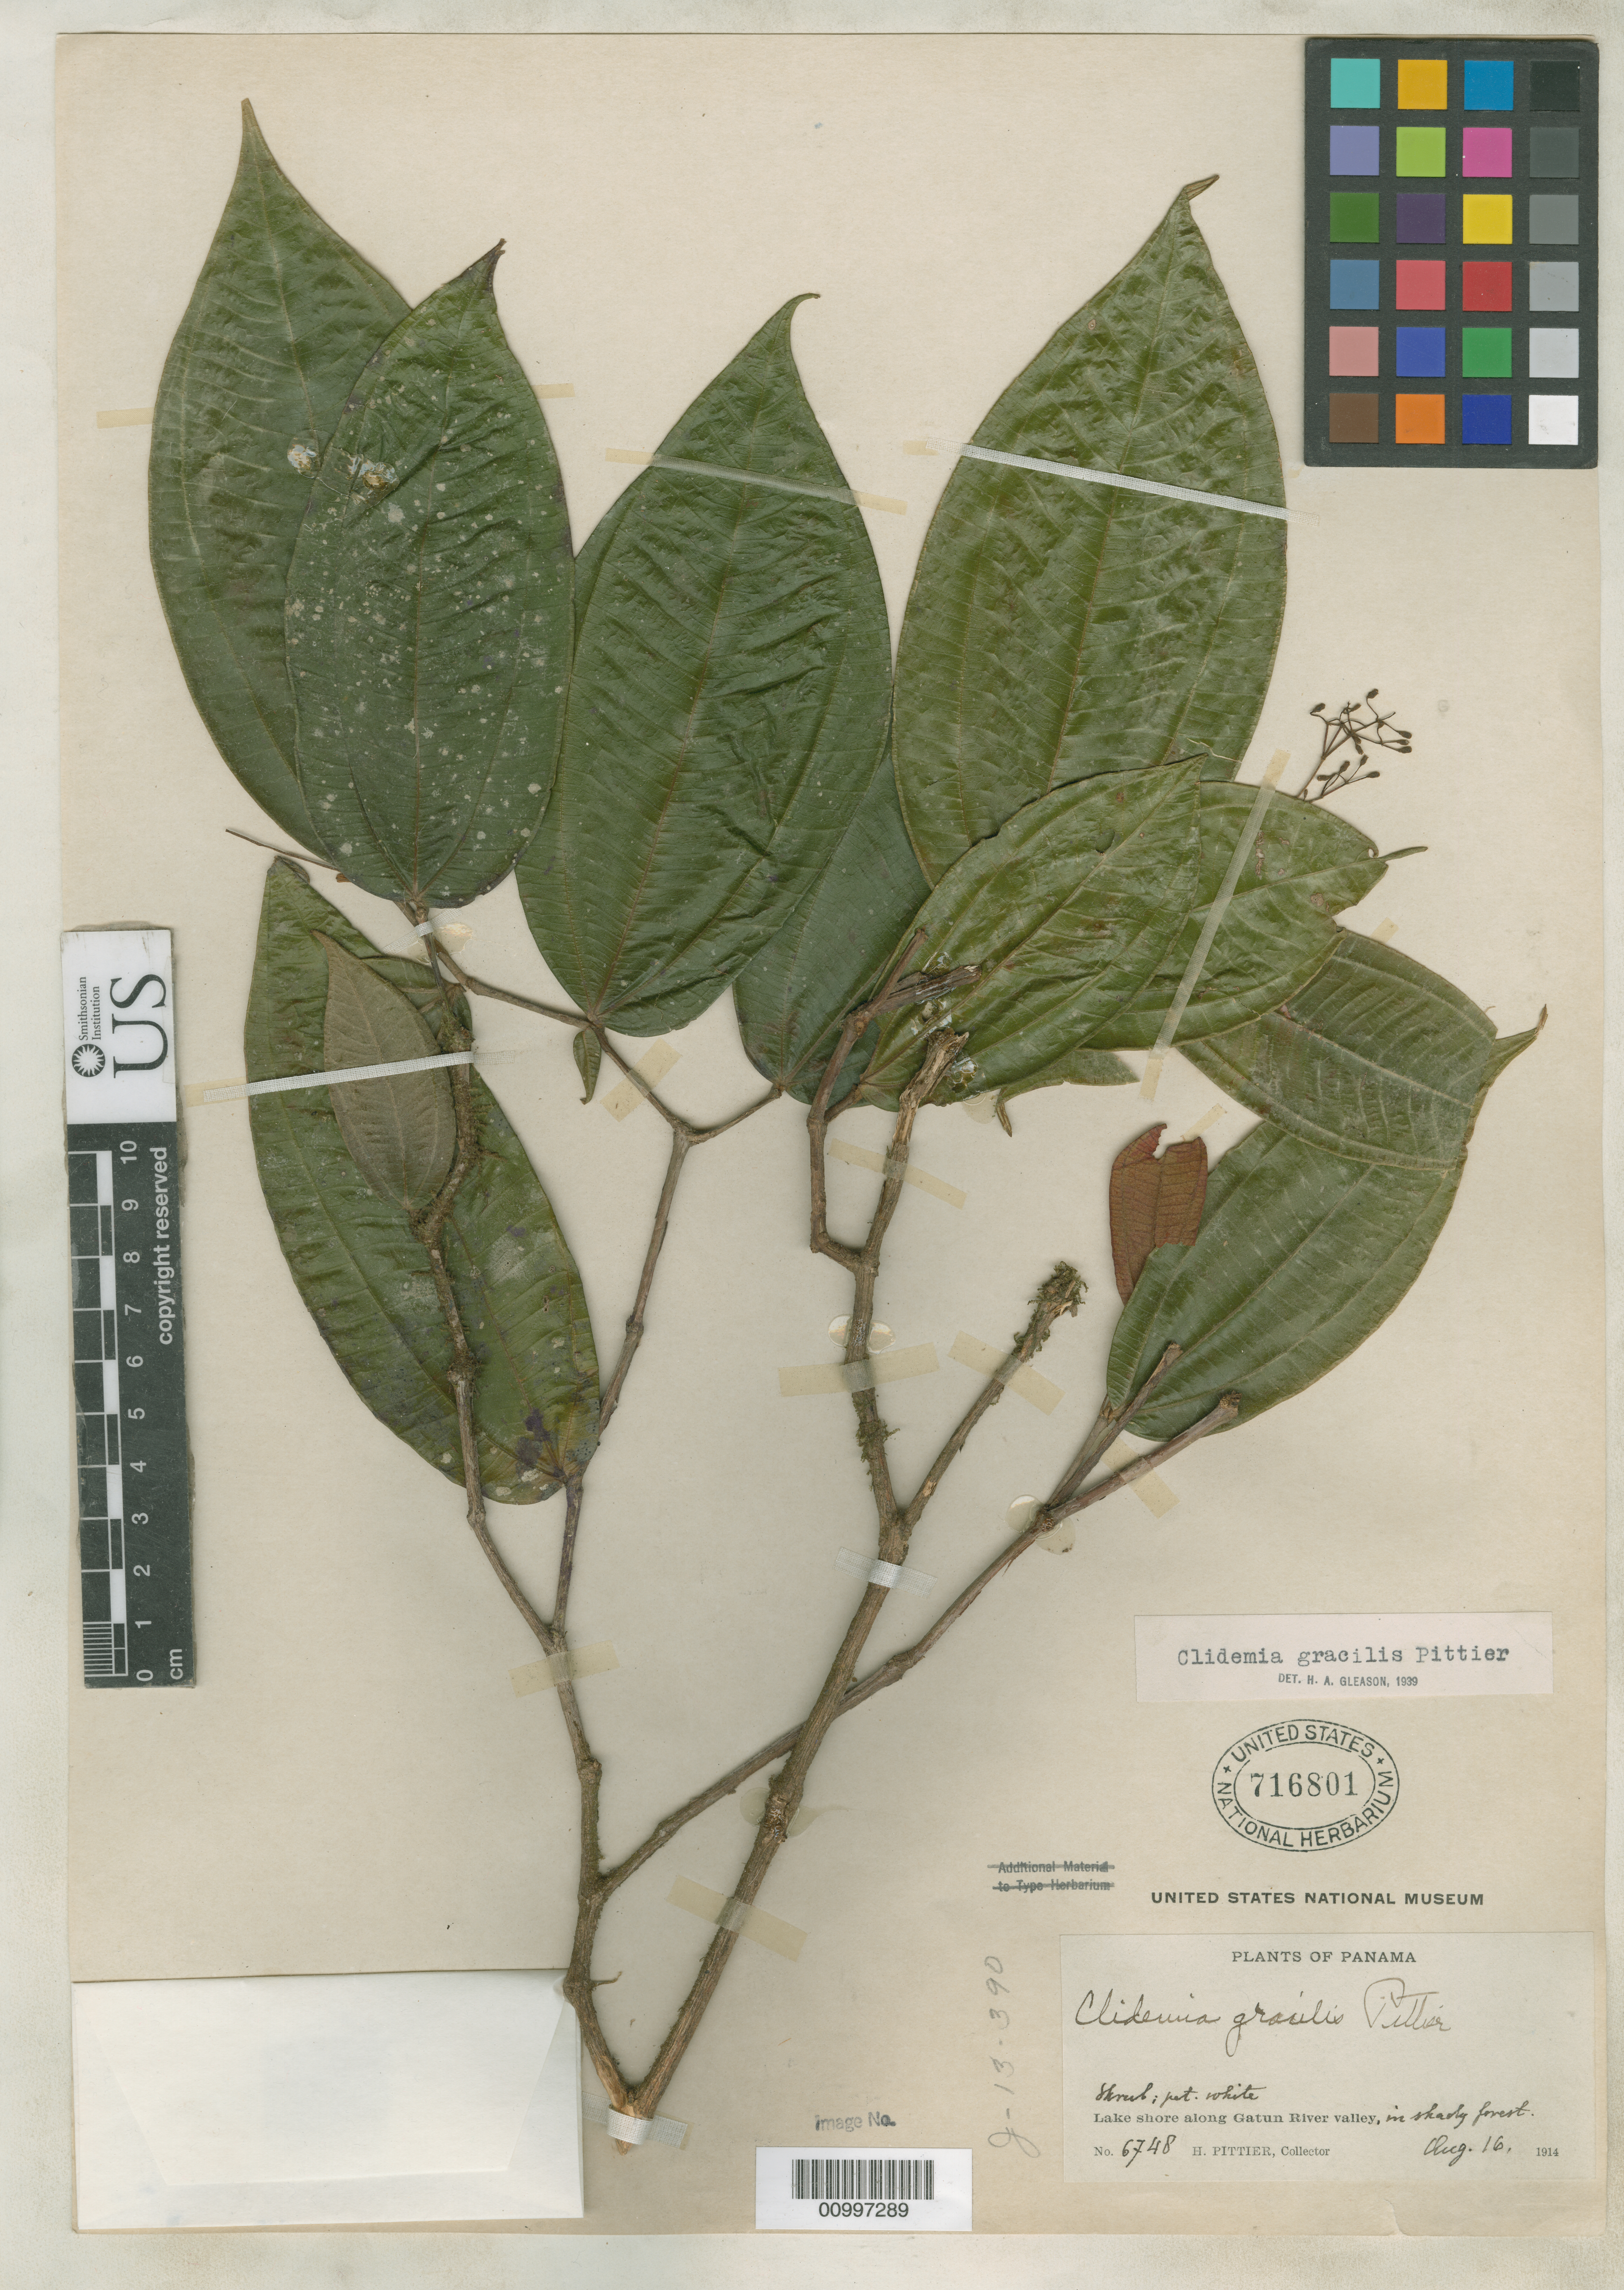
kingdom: Plantae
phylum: Tracheophyta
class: Magnoliopsida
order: Myrtales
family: Melastomataceae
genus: Clidemia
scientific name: Clidemia gracilis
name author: Pittier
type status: Isotype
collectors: H. F. Pittier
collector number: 6748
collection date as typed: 16 Aug 1914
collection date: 1914-08-16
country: Panama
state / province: Colón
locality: Lake shore along Gatun River valley.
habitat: Shady forest.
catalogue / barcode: US 716801